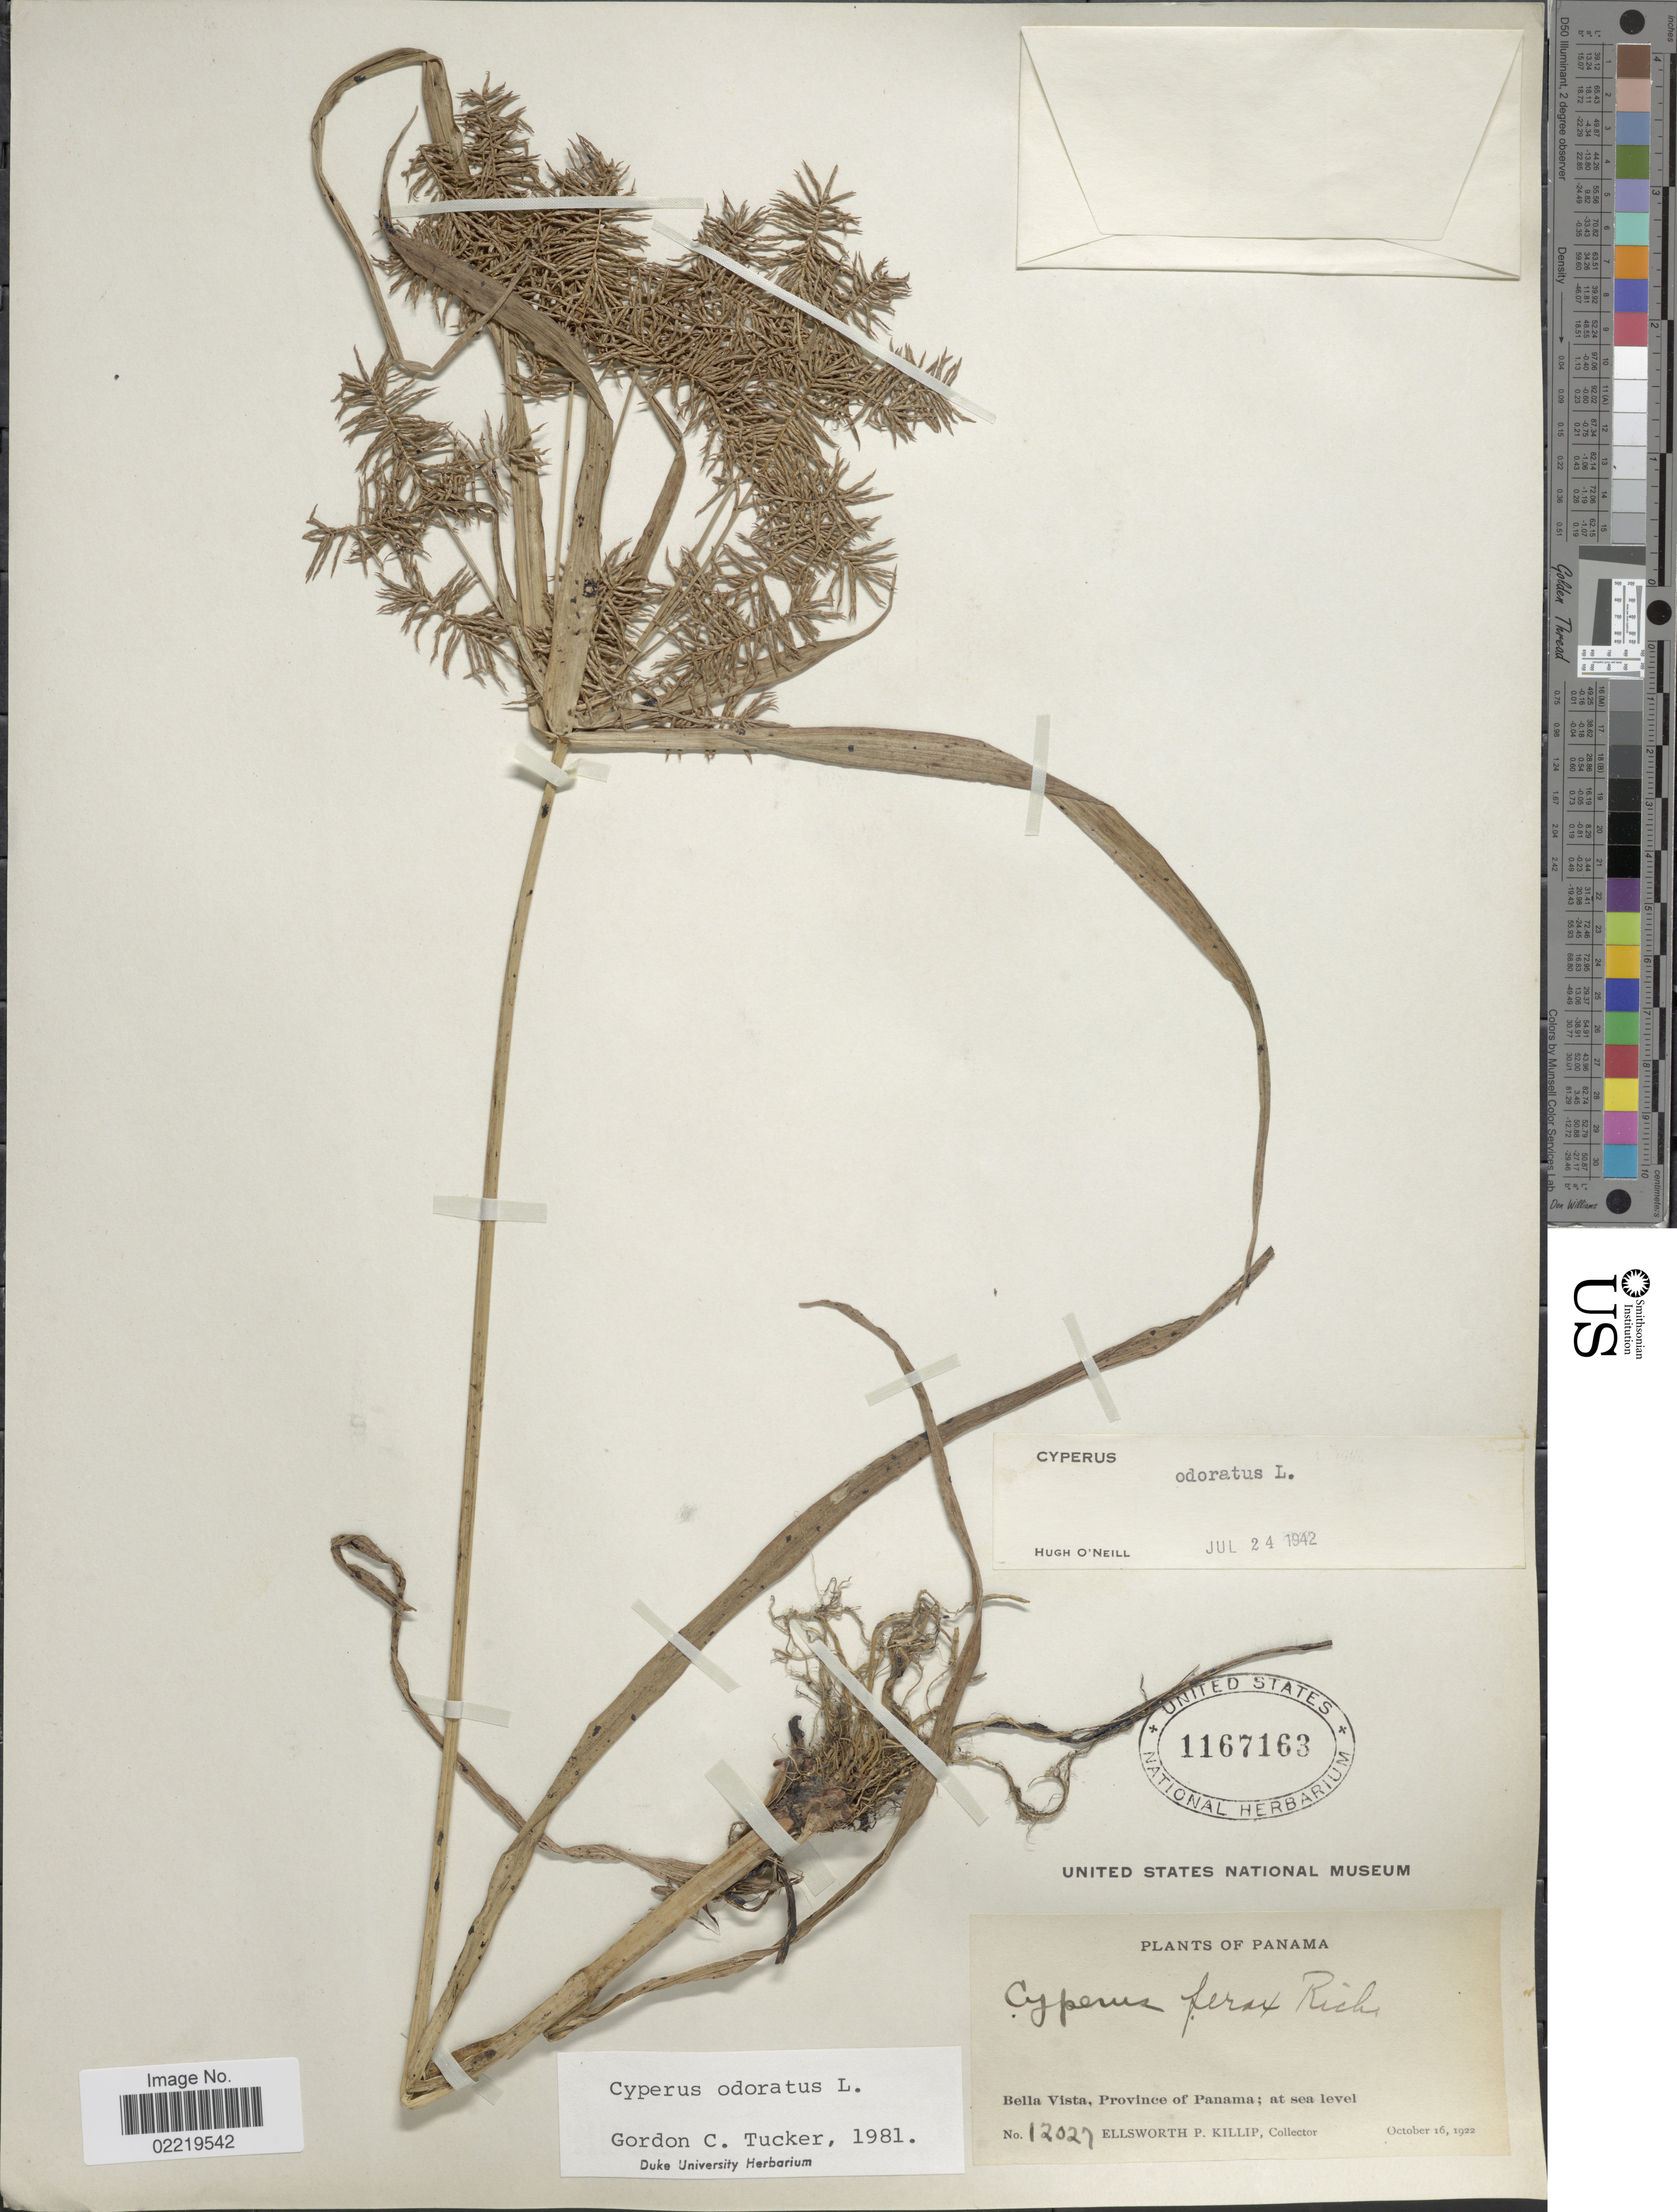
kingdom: Plantae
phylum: Tracheophyta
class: Liliopsida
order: Poales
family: Cyperaceae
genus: Cyperus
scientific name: Cyperus odoratus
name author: L.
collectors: E. P. Killip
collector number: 12027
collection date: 1922-10-16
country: Panama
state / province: Panamá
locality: Bella Vista.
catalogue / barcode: US 1167163